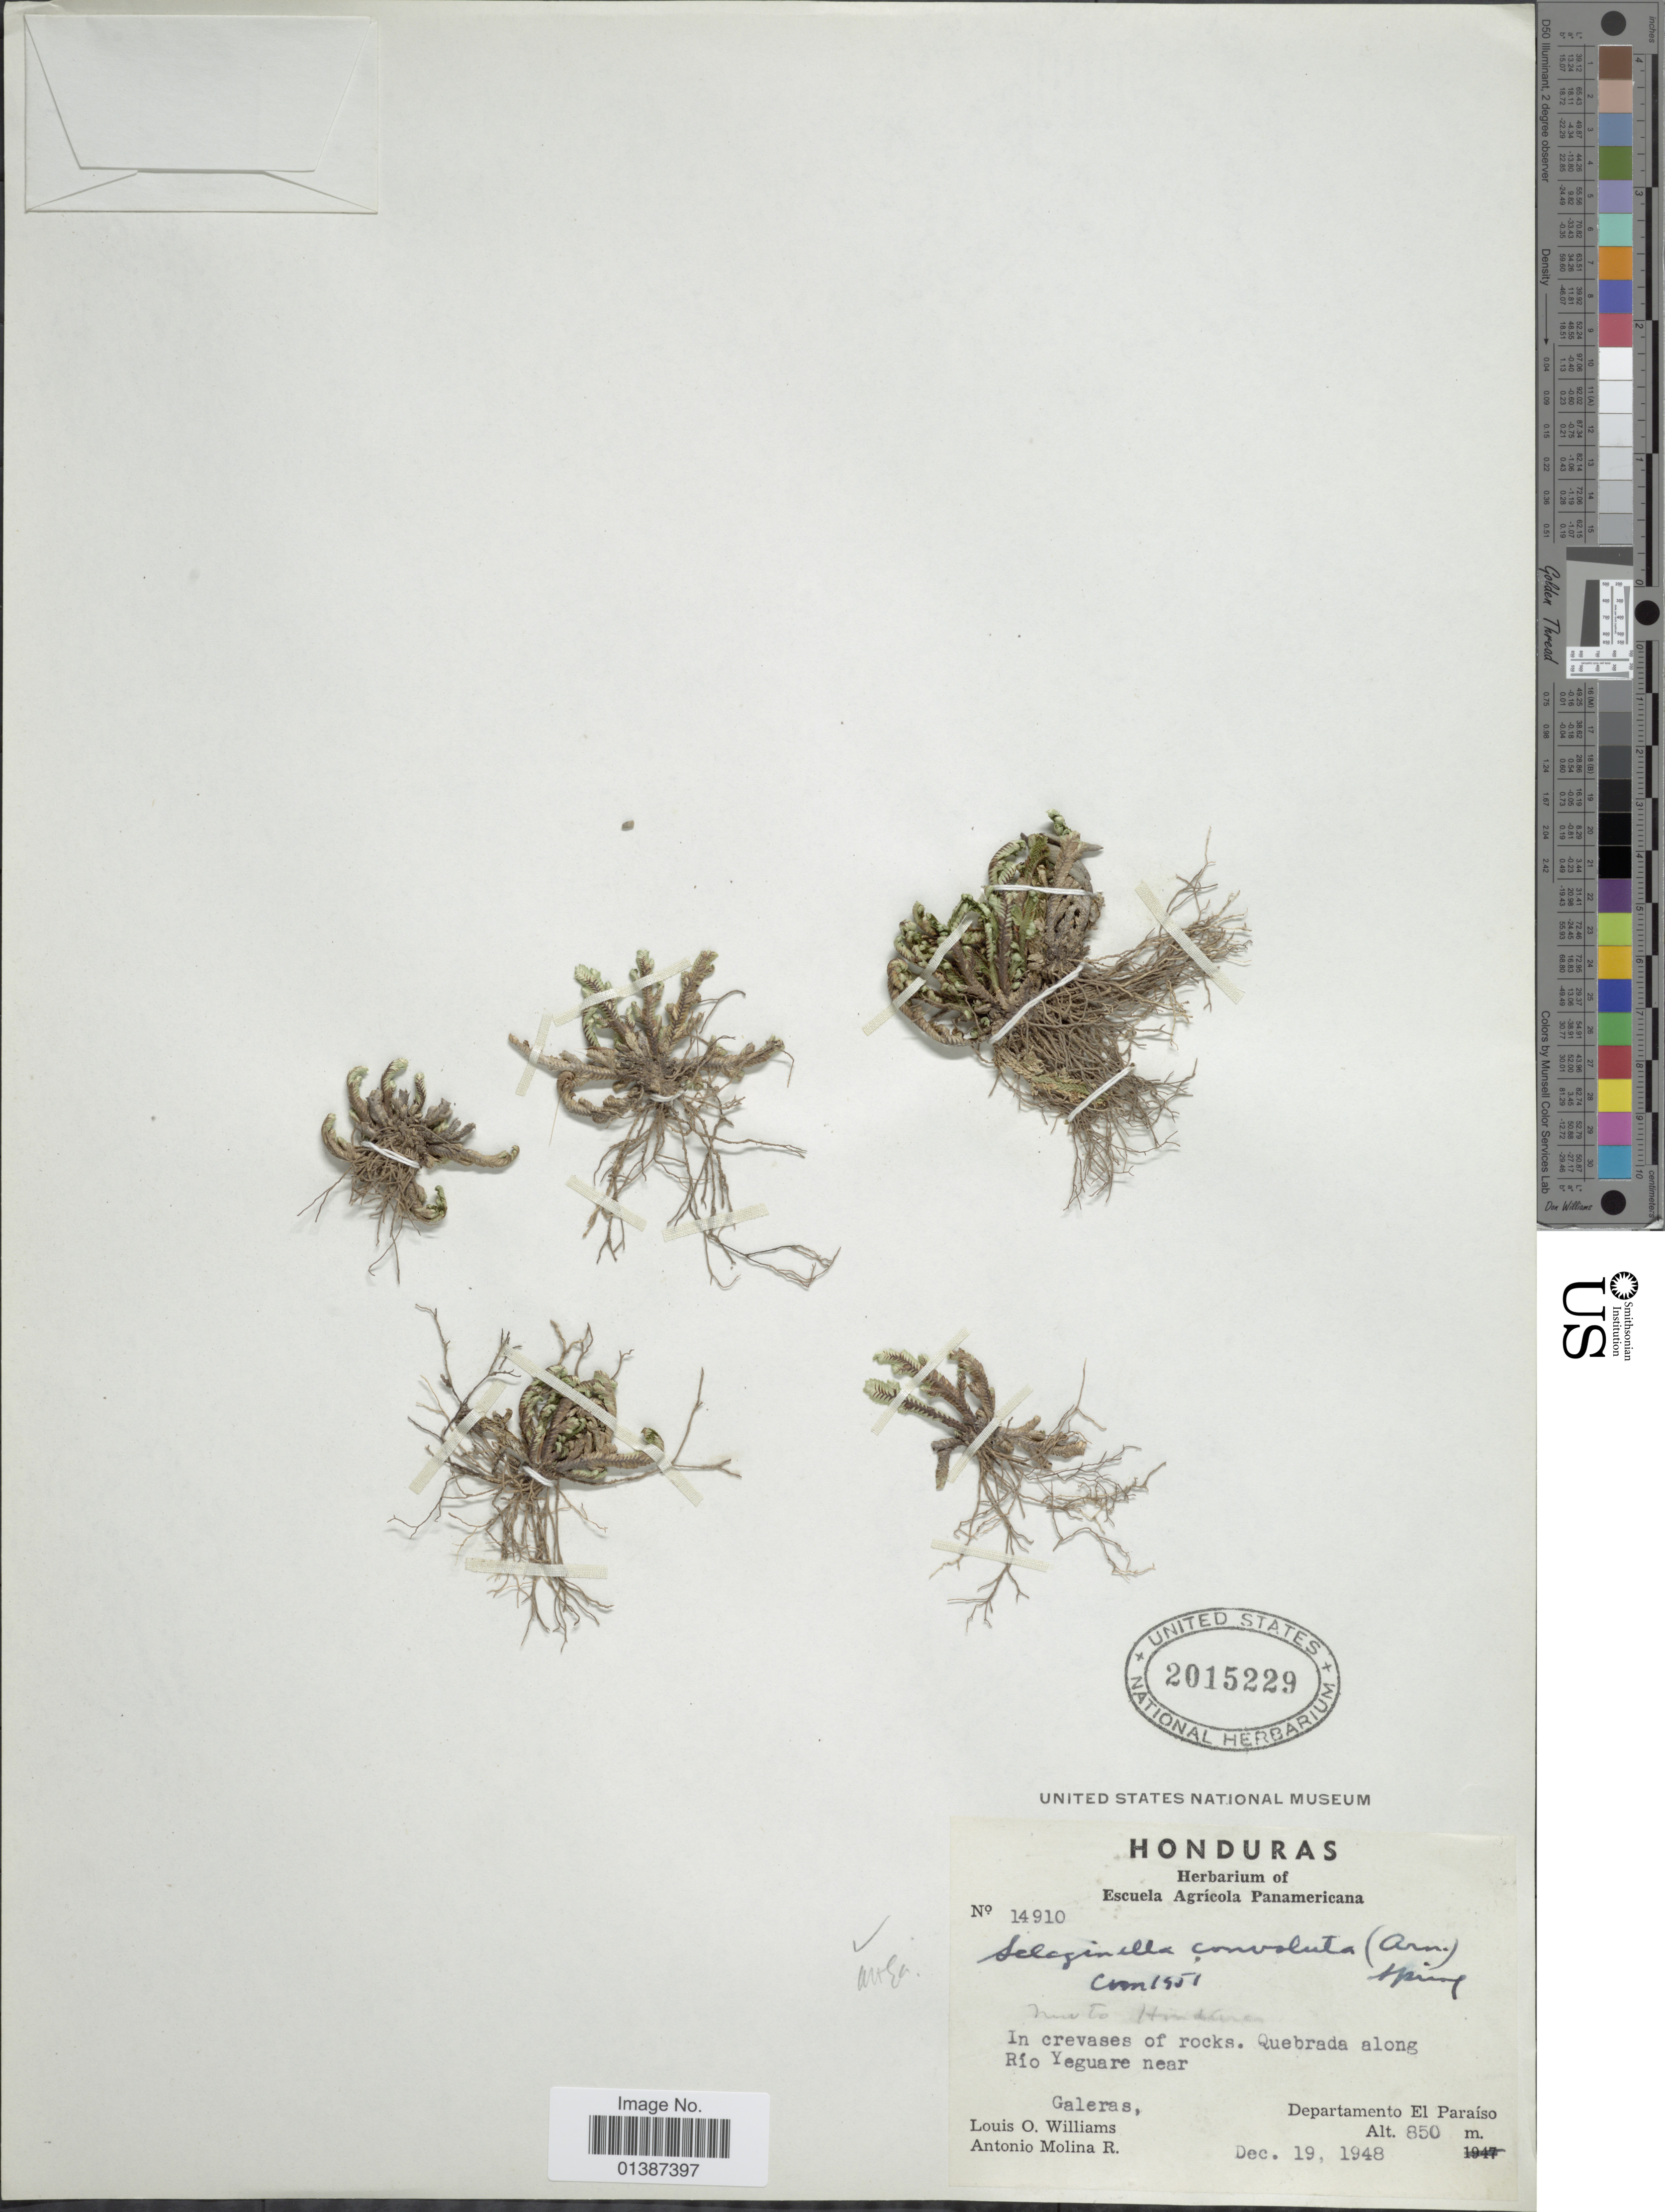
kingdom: Plantae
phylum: Tracheophyta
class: Lycopodiopsida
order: Selaginellales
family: Selaginellaceae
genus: Selaginella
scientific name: Selaginella convoluta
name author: (Arn.) Spring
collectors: L. O. Williams & A. Molina R.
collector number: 14910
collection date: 1948-12-19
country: Honduras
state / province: El Paraíso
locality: In crevases of rocks, Quebrada along Río Yeguare near Galera, Depatamento El Paraíso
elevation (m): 850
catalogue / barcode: US 2015229